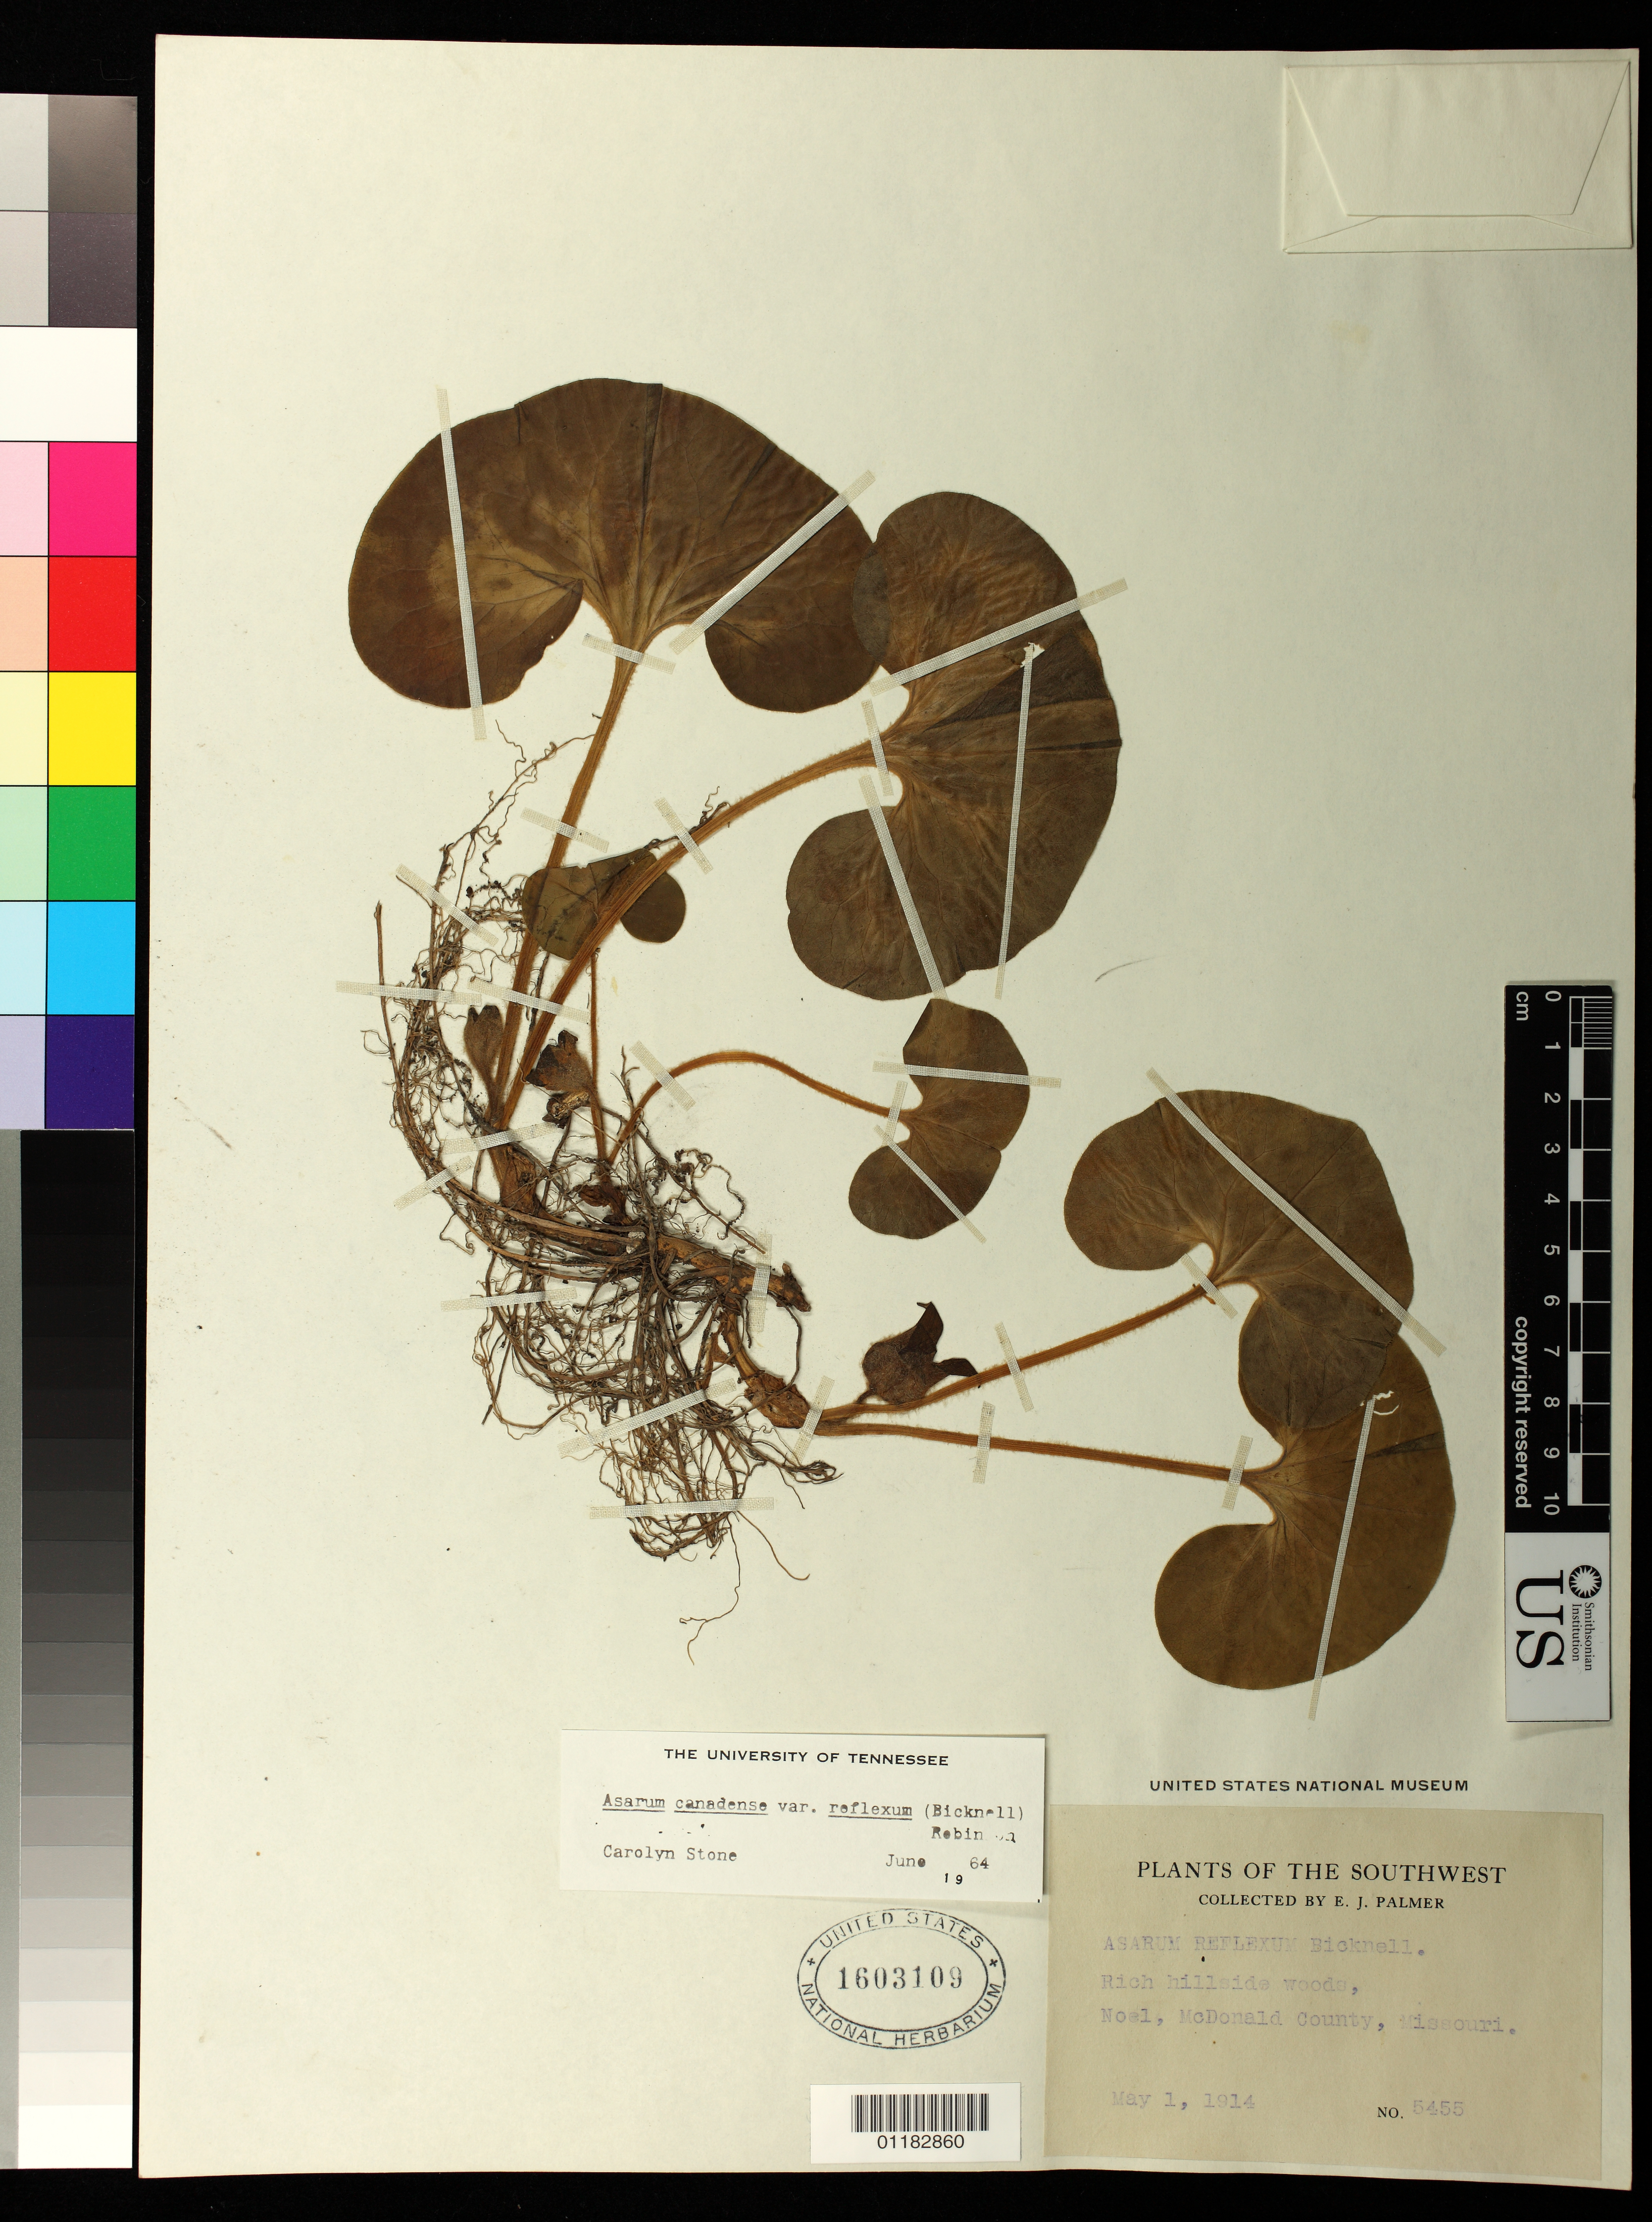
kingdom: Plantae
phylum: Tracheophyta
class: Magnoliopsida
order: Piperales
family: Aristolochiaceae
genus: Asarum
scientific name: Asarum canadense var. reflexum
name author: (E.P. Bicknell) B.L. Rob.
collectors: E. J. Palmer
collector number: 5455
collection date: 1914-05-01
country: United States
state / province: Missouri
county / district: McDonald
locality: Noel, McDonald County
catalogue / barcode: US 1603109